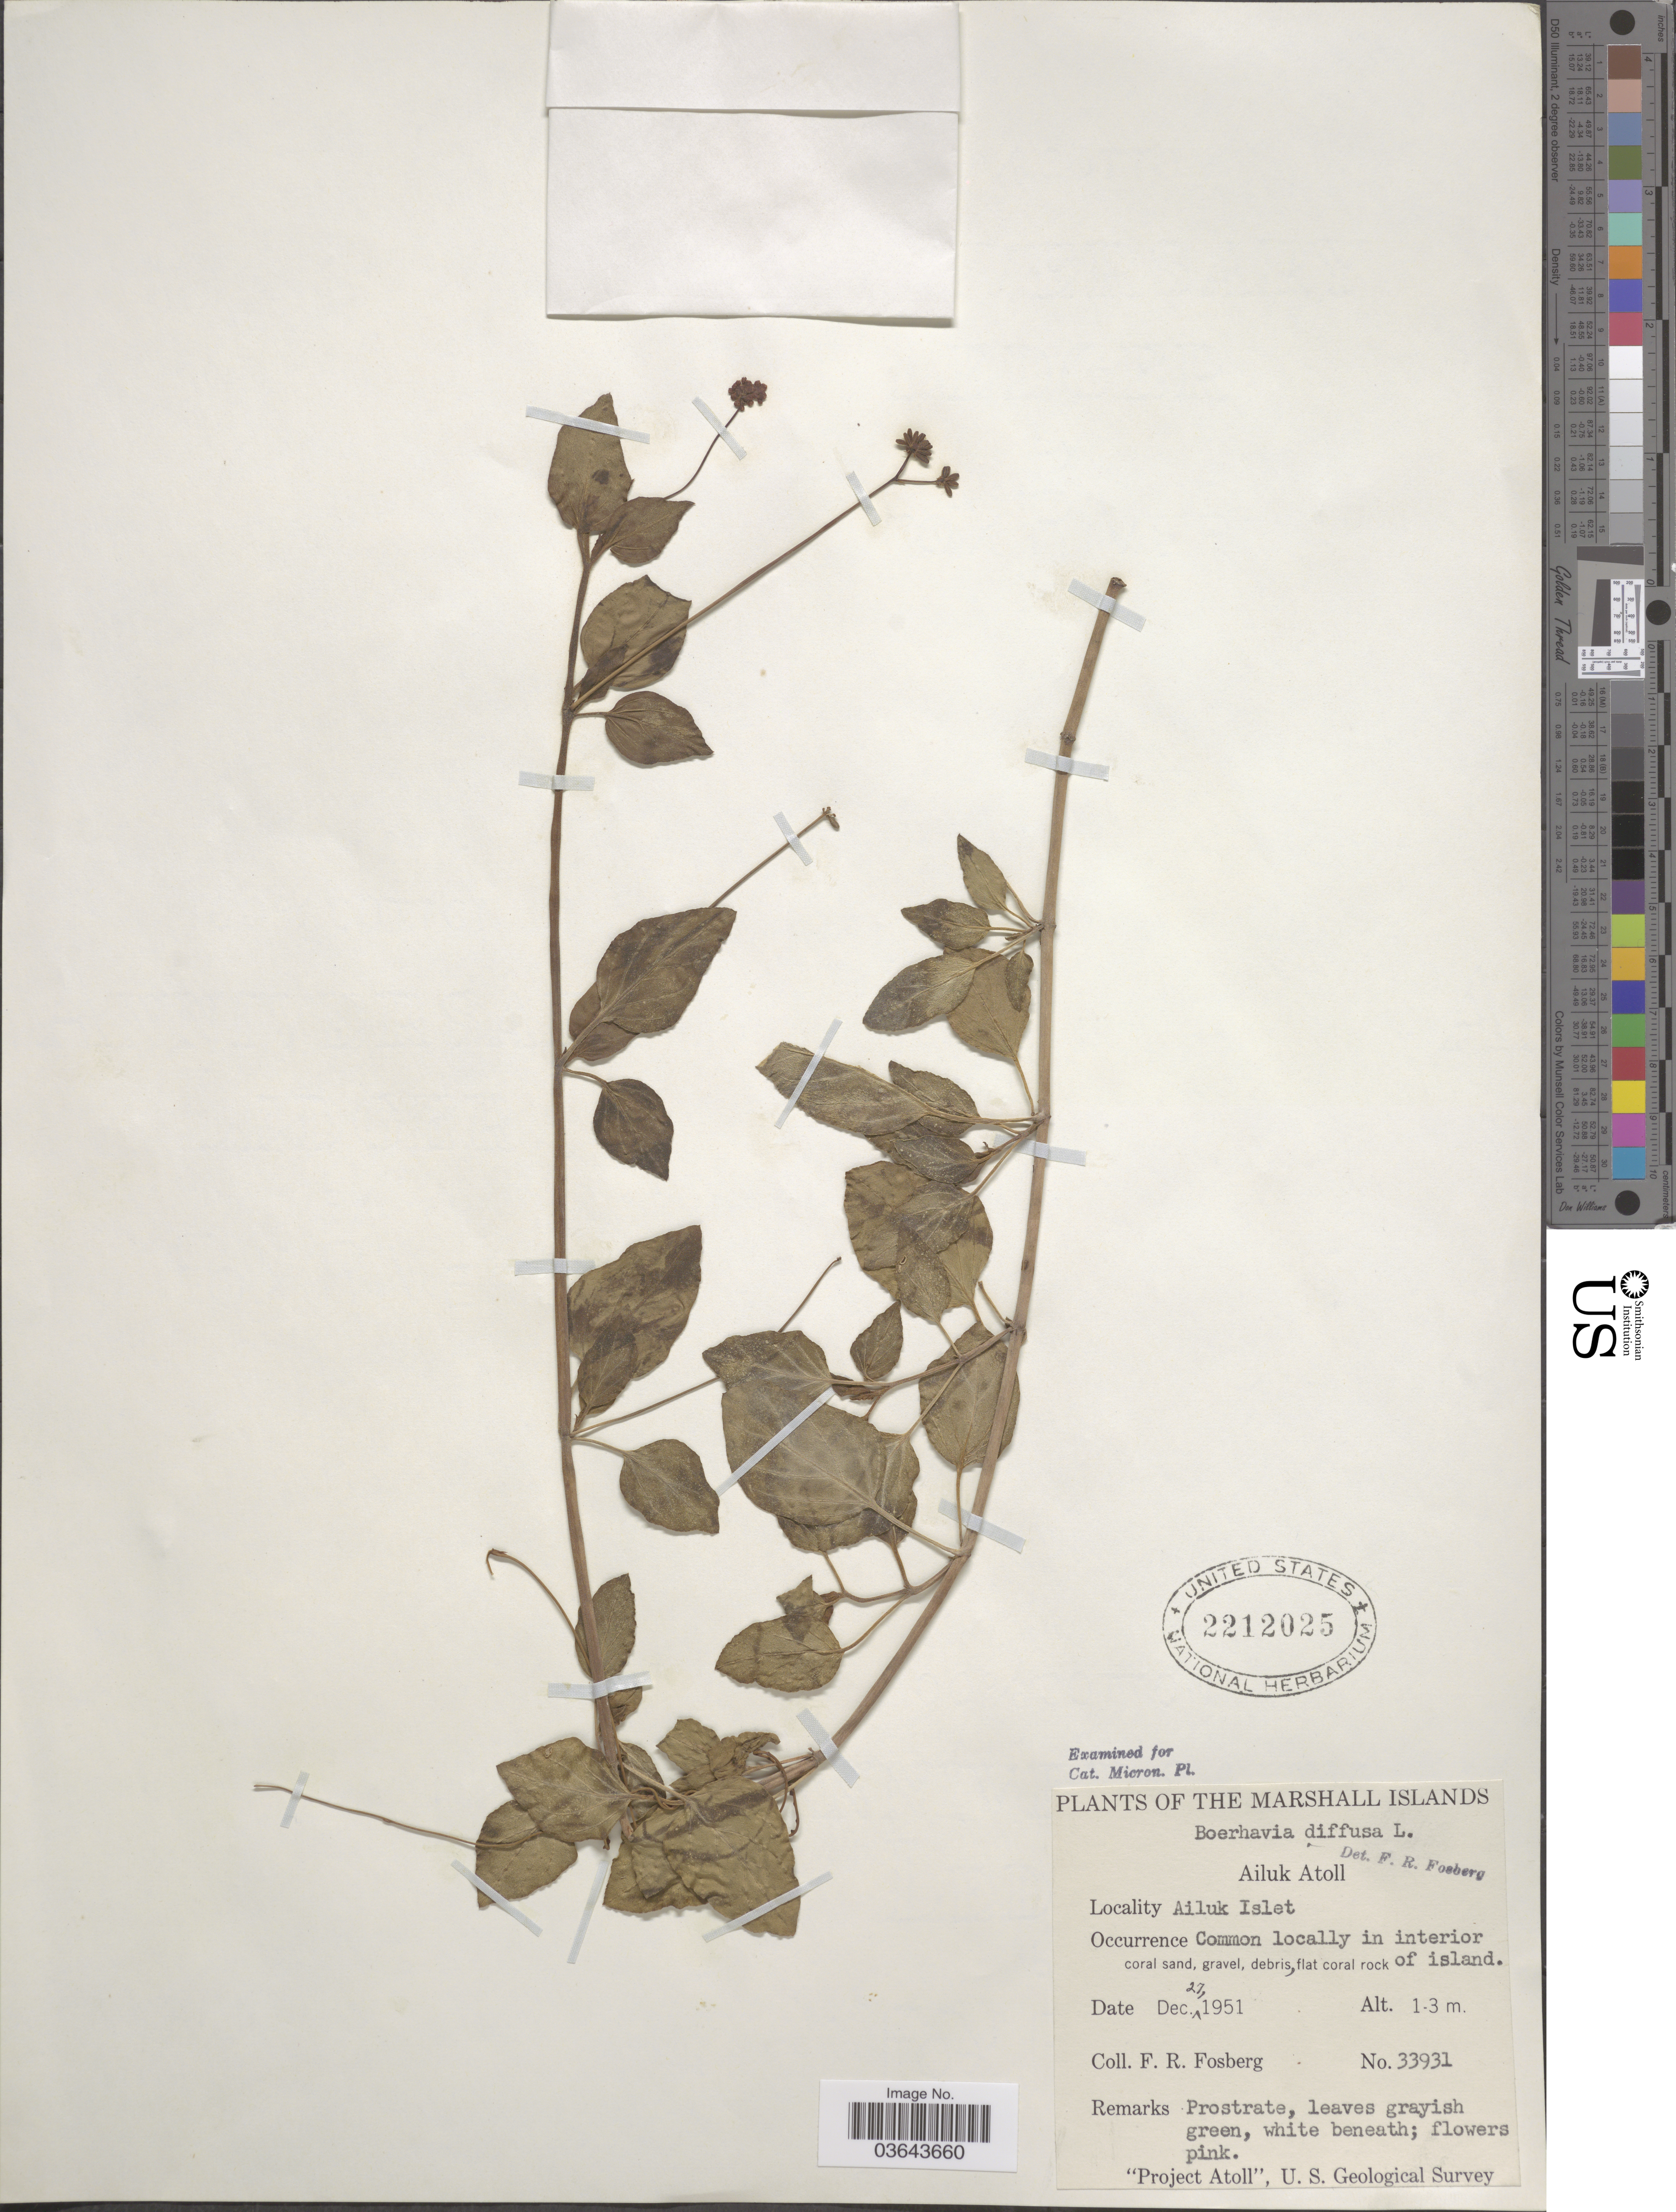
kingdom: Plantae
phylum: Tracheophyta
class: Magnoliopsida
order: Caryophyllales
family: Nyctaginaceae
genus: Boerhavia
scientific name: Boerhavia repens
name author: L.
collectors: F. R. Fosberg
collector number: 33931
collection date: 1951-12-27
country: Marshall Islands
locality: Ailuk Atoll. Ailuk Islet.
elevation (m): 1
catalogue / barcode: US 2212025